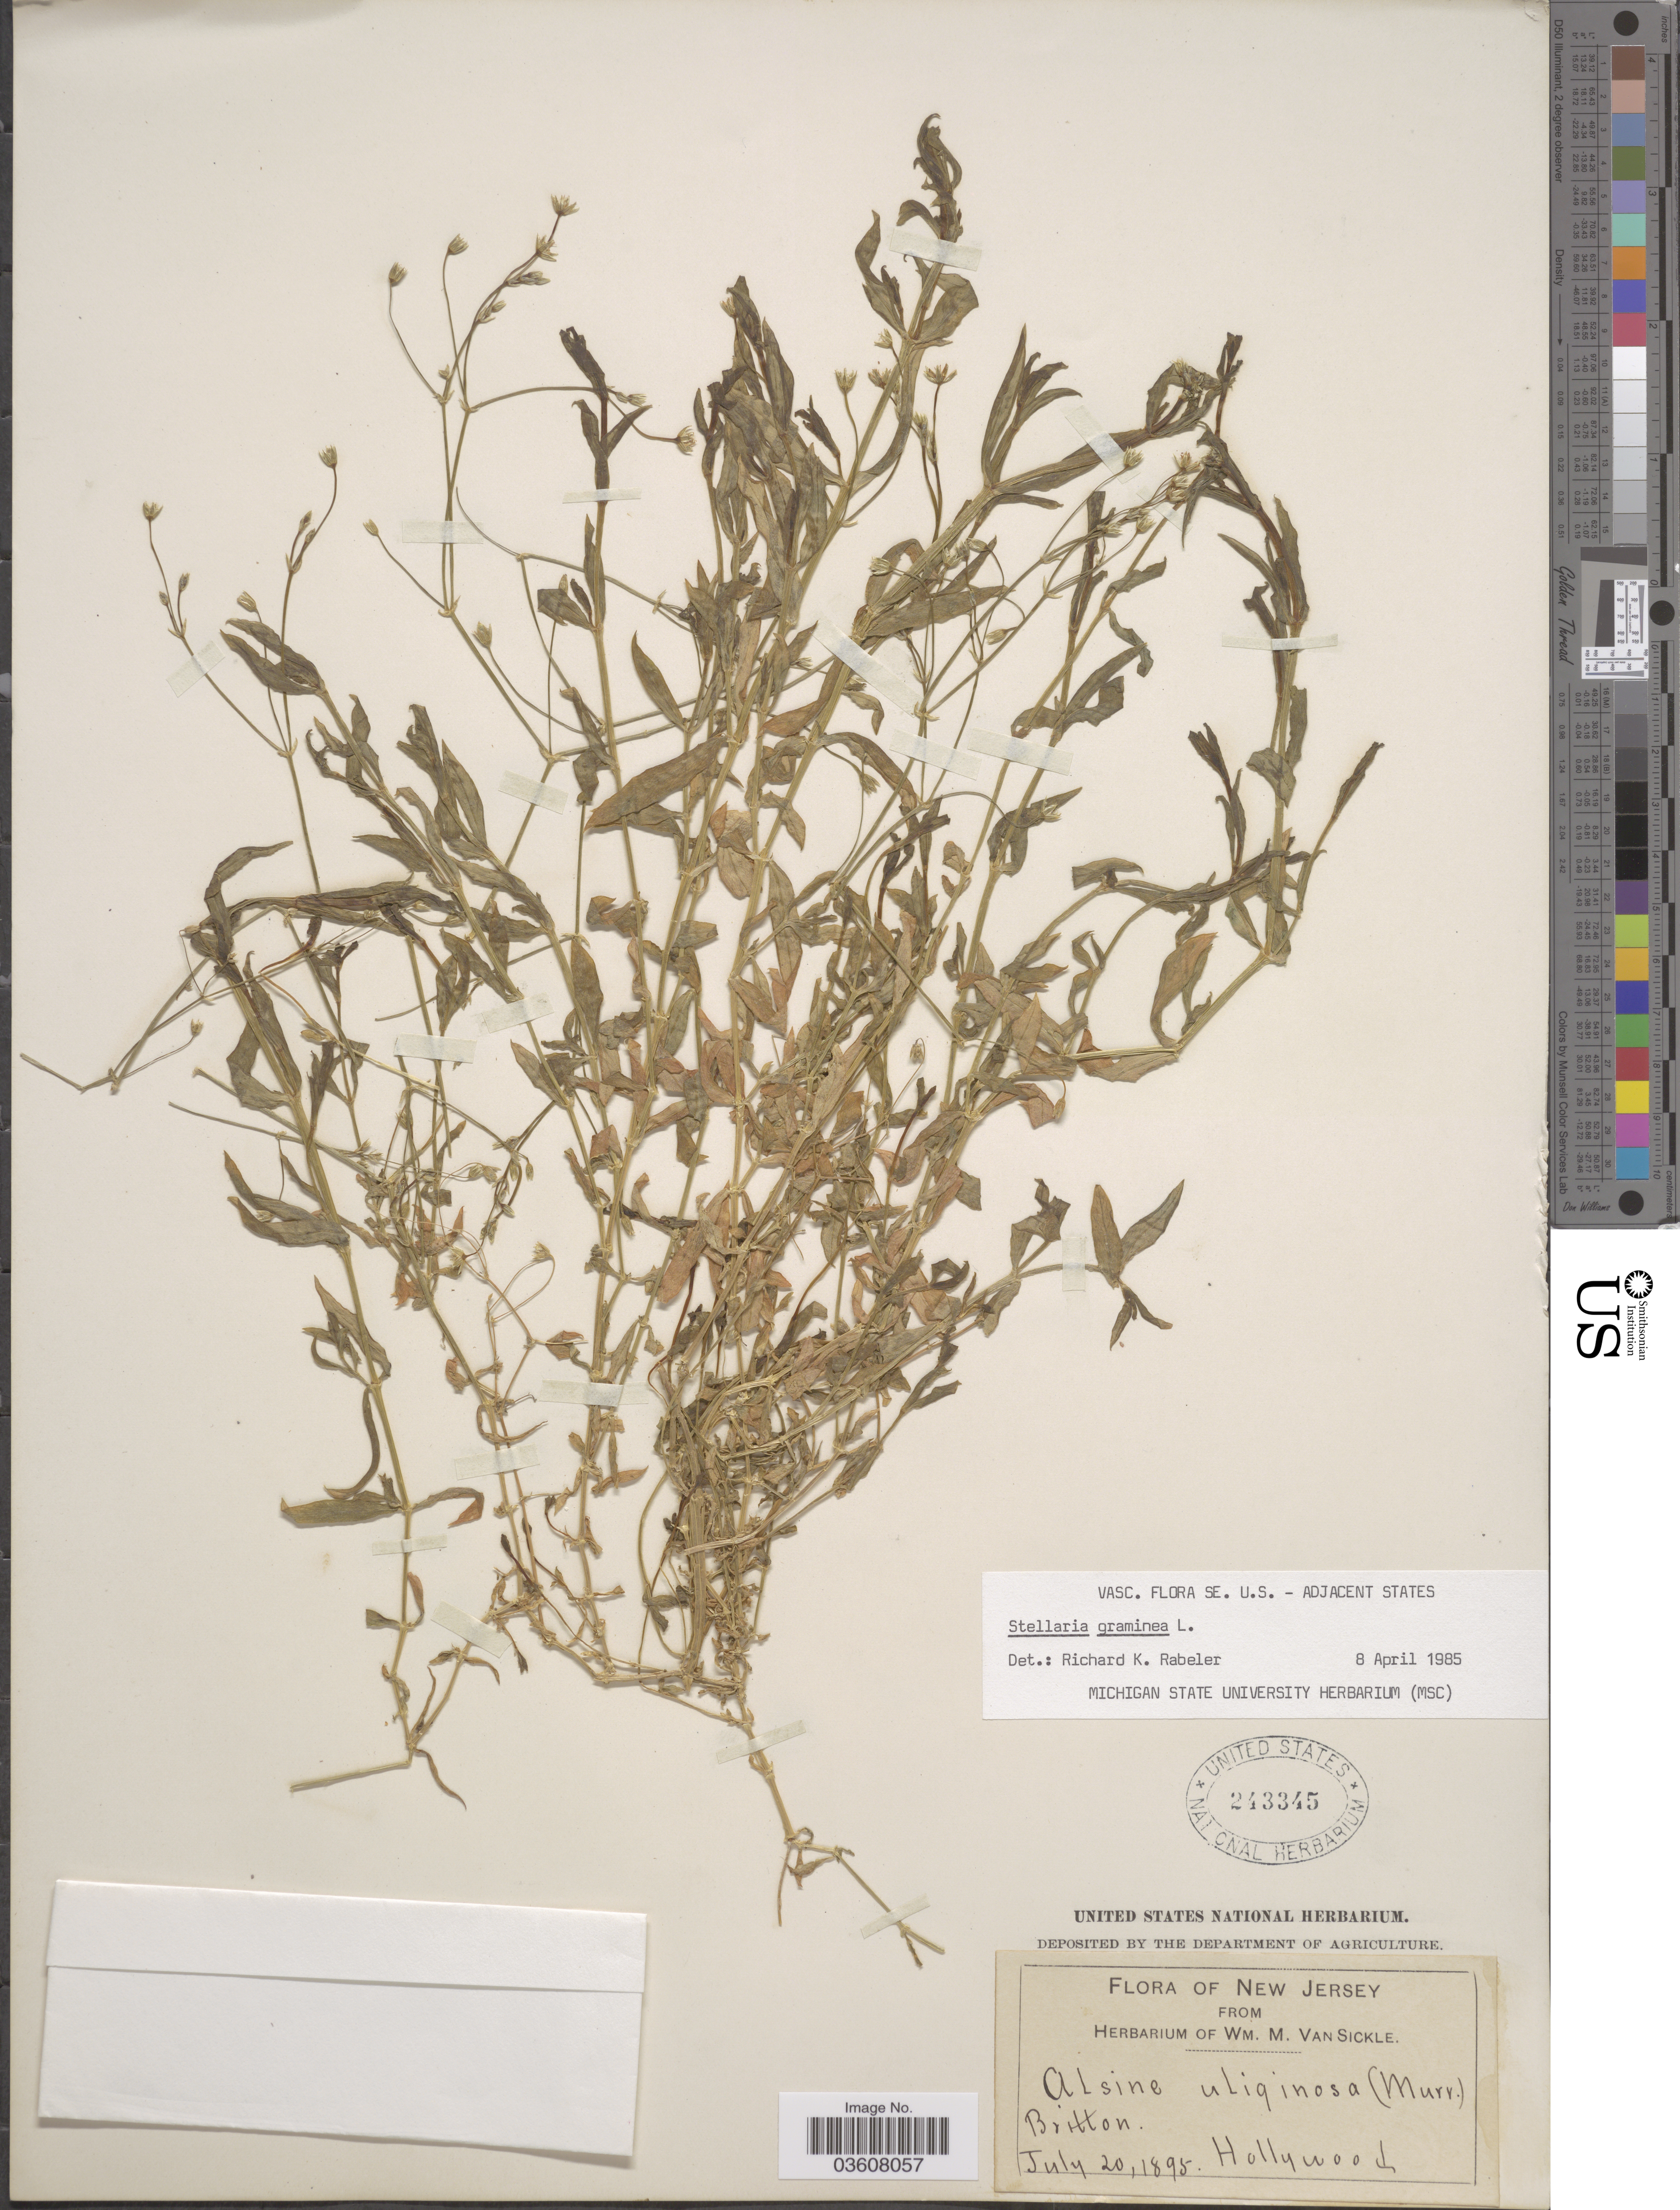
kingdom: Plantae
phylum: Tracheophyta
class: Magnoliopsida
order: Caryophyllales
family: Caryophyllaceae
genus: Stellaria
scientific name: Stellaria graminea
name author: L.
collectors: ex herb. Wm. M. Van Sickle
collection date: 1895-07-20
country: United States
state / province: New Jersey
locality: Britton. Hollywood.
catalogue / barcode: US 243345